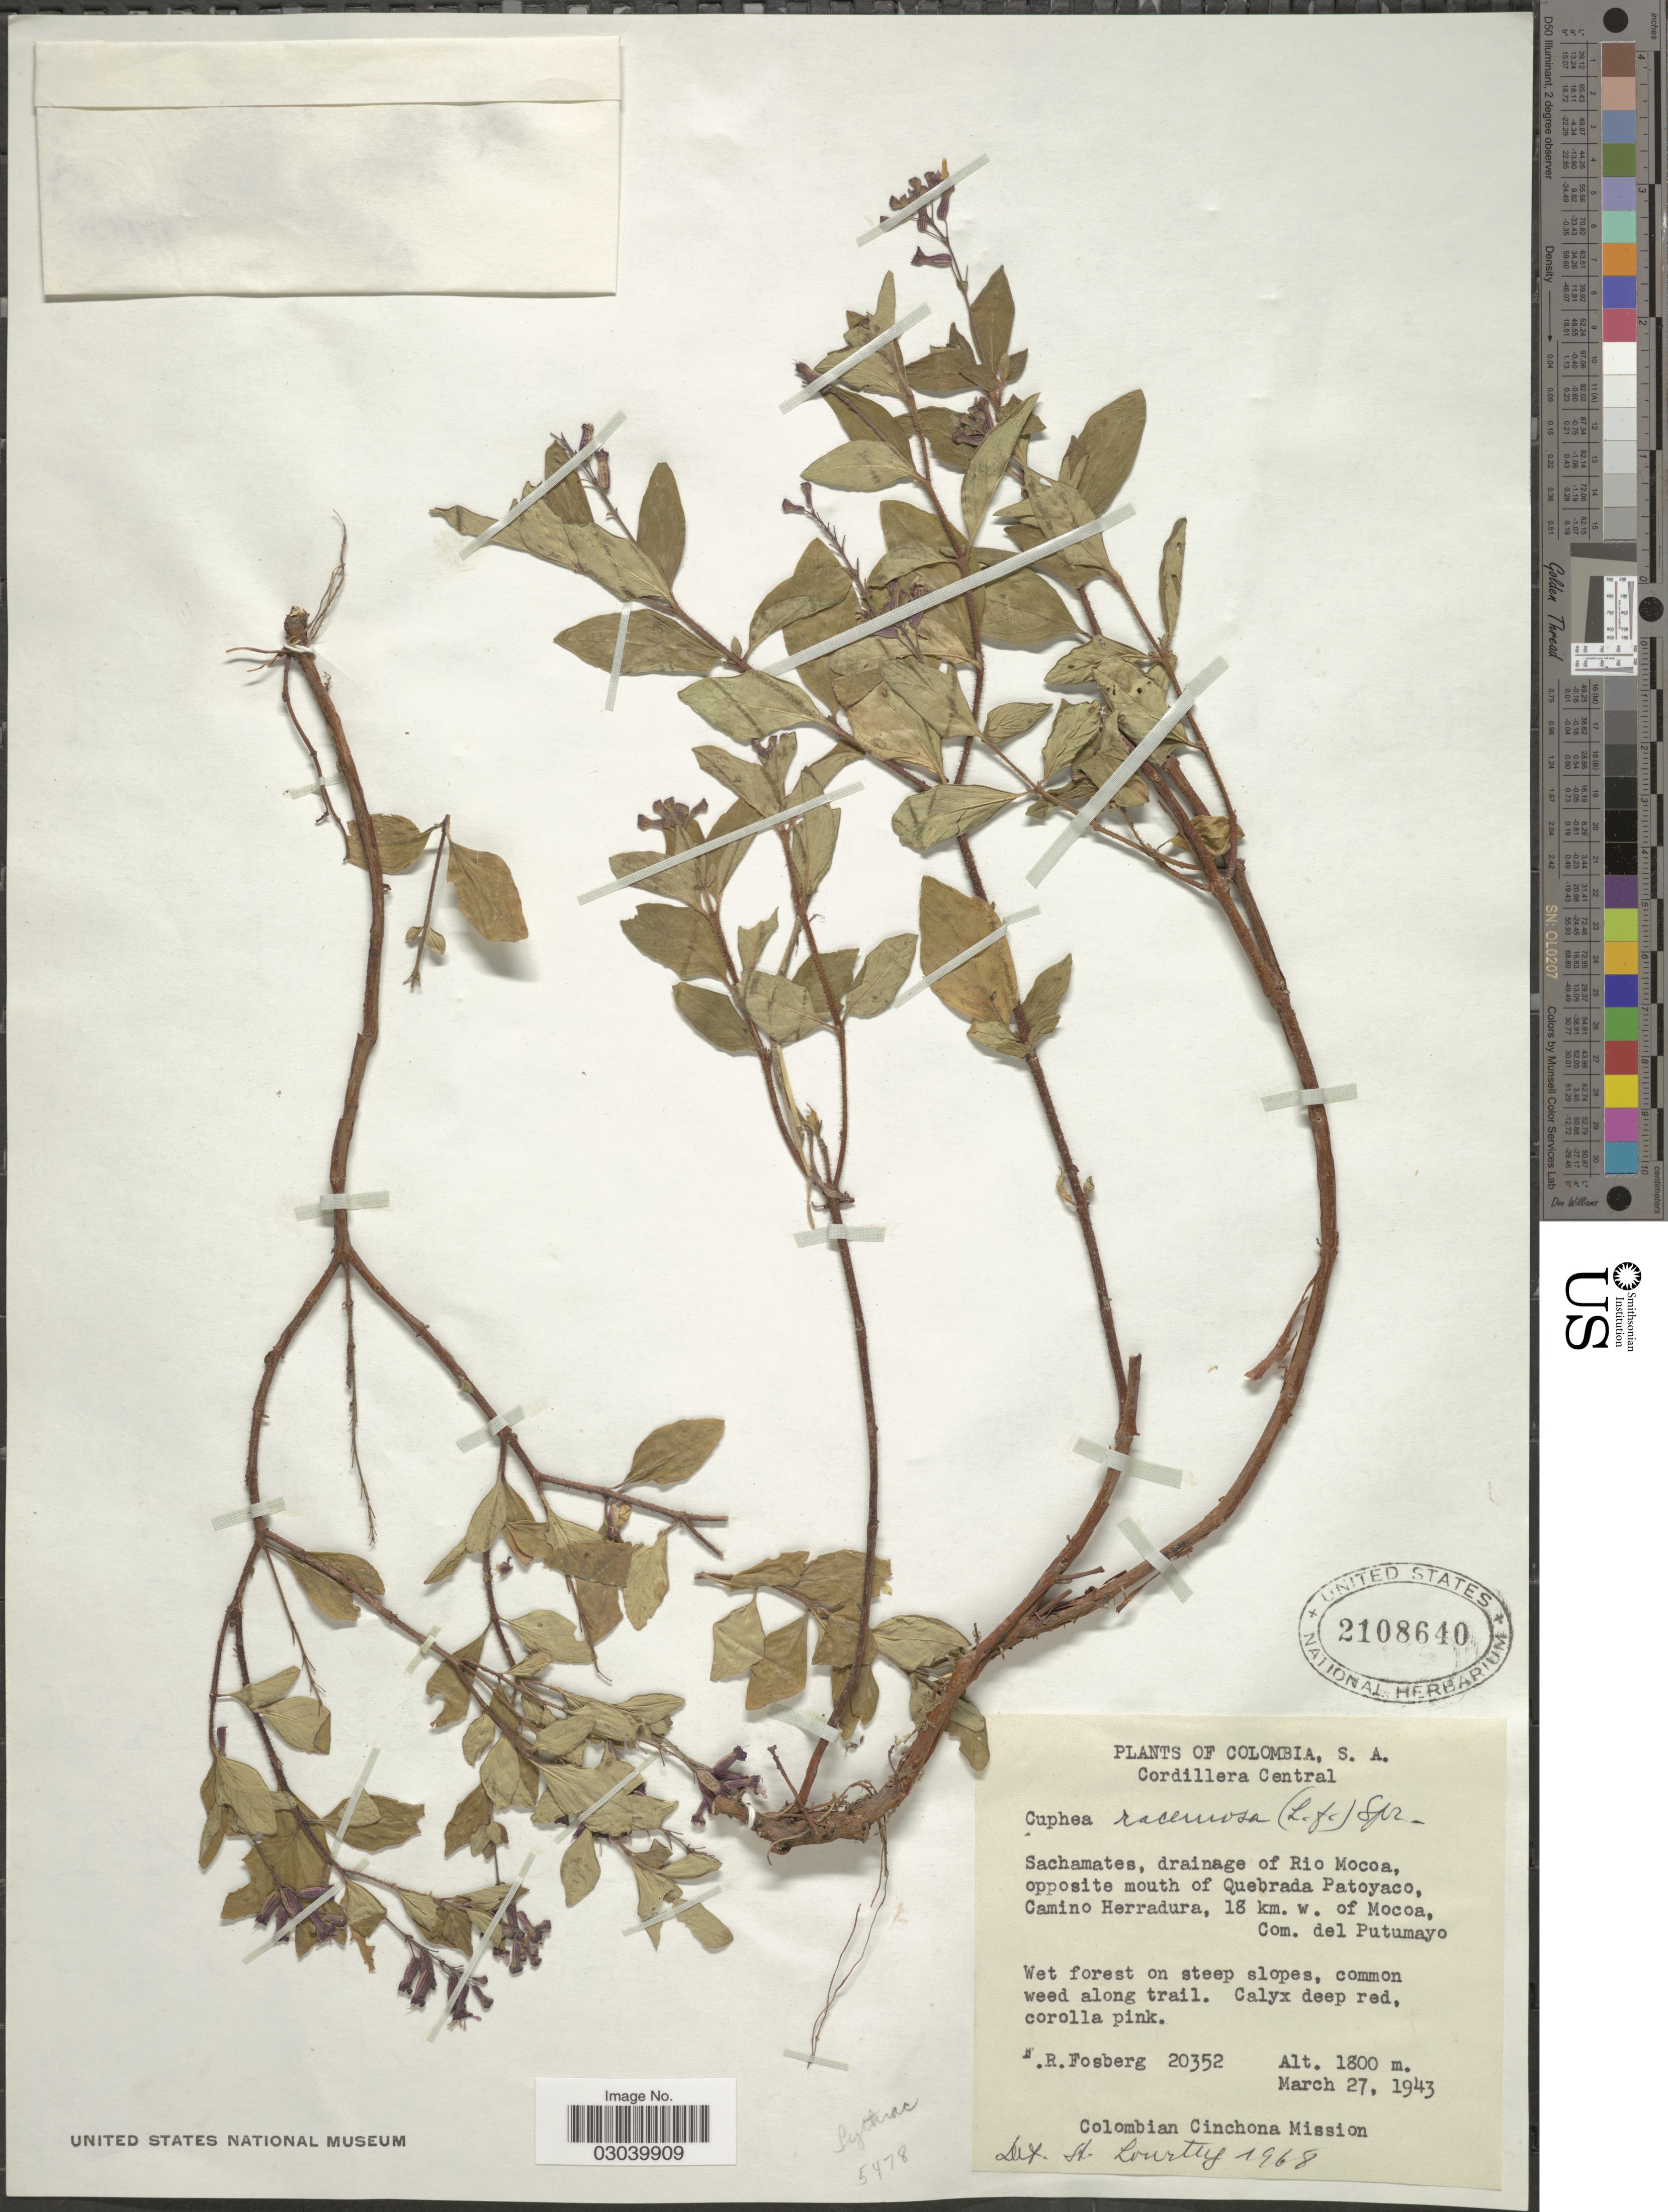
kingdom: Plantae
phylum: Tracheophyta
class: Magnoliopsida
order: Myrtales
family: Lythraceae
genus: Cuphea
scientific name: Cuphea racemosa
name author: (L. f.) Spreng.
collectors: F. R. Fosberg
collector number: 20352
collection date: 1943-03-27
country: Colombia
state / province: Putumayo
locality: Cordillera Central, Sachamates, drainage of Rio Mocoa, opposite mouth of Quebrada Patoyaco, Camino Herradura, 18 km. w. of Mocoa, Com. del Putumayo.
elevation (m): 1800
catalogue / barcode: US 2108640